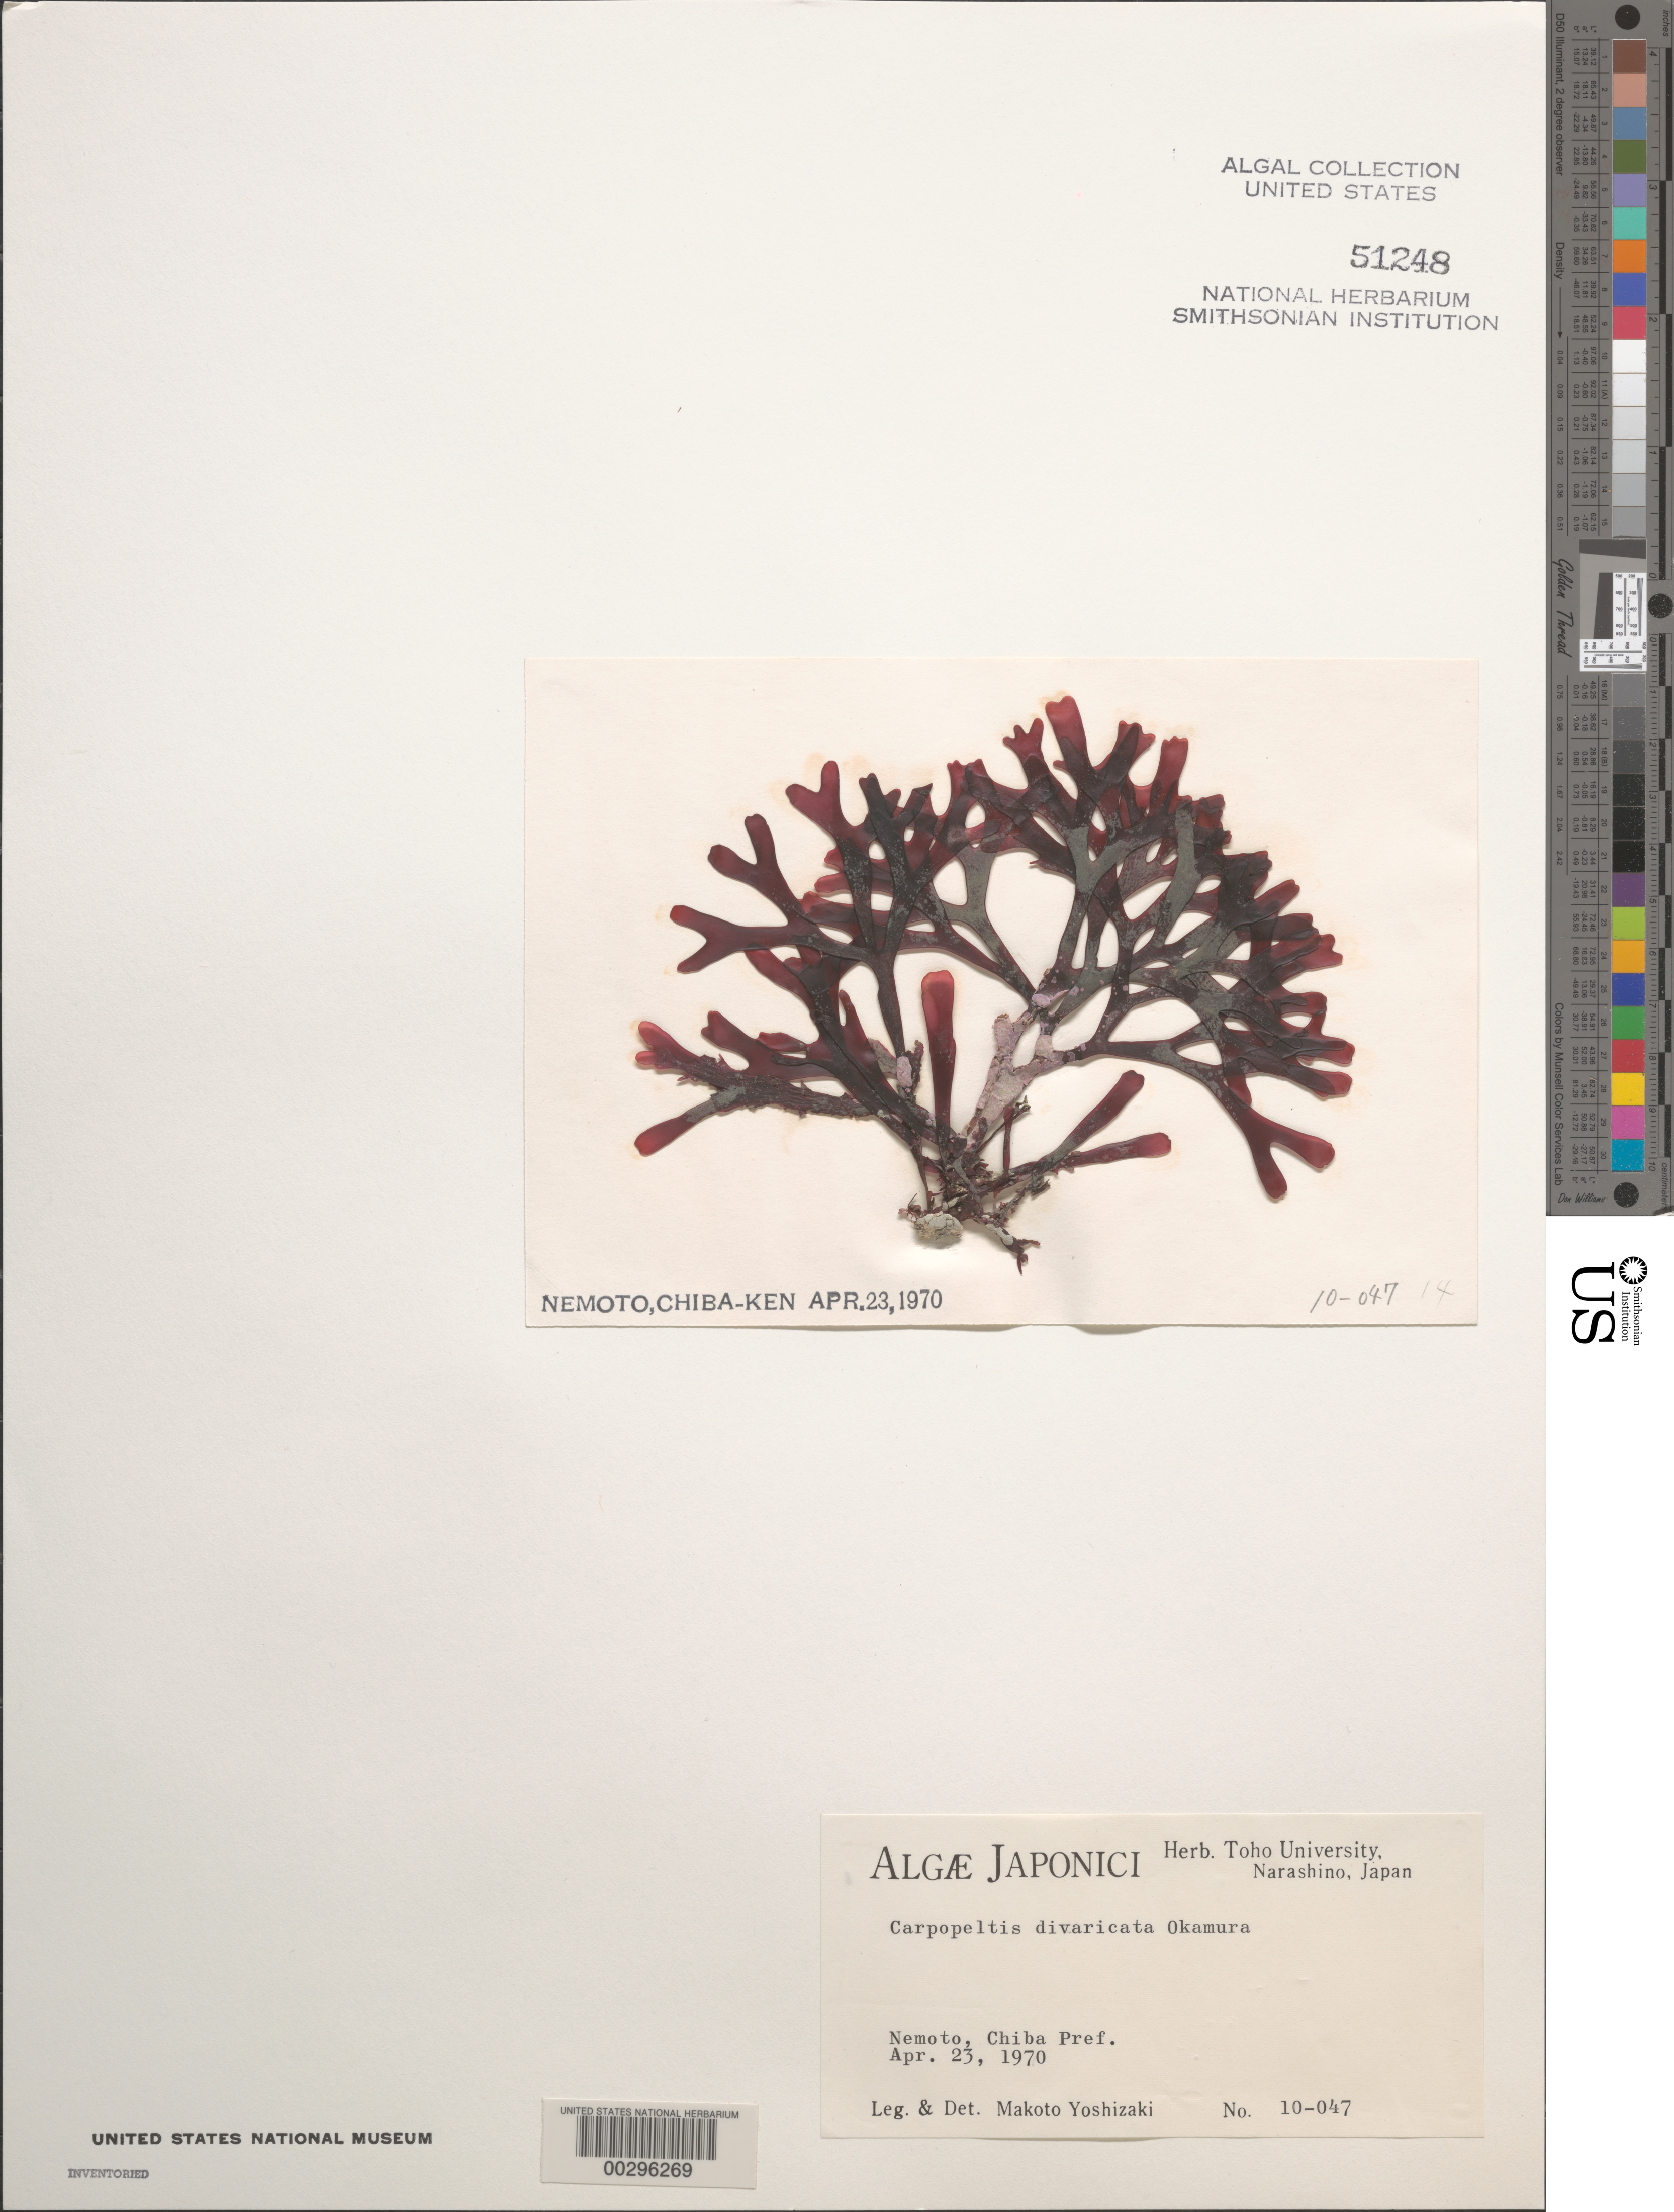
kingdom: Plantae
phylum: Rhodophyta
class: Florideophyceae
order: Halymeniales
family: Halymeniaceae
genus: Grateloupia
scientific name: Grateloupia chiangii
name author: S. Kawaguchi & H.W. Wang in H.W. Wang et al.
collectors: M. Yoshizaki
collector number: MY 10-047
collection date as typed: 23 Apr 1970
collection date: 1970-04-23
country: Japan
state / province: Tiba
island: Honshu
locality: Nemoto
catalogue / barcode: US 51248